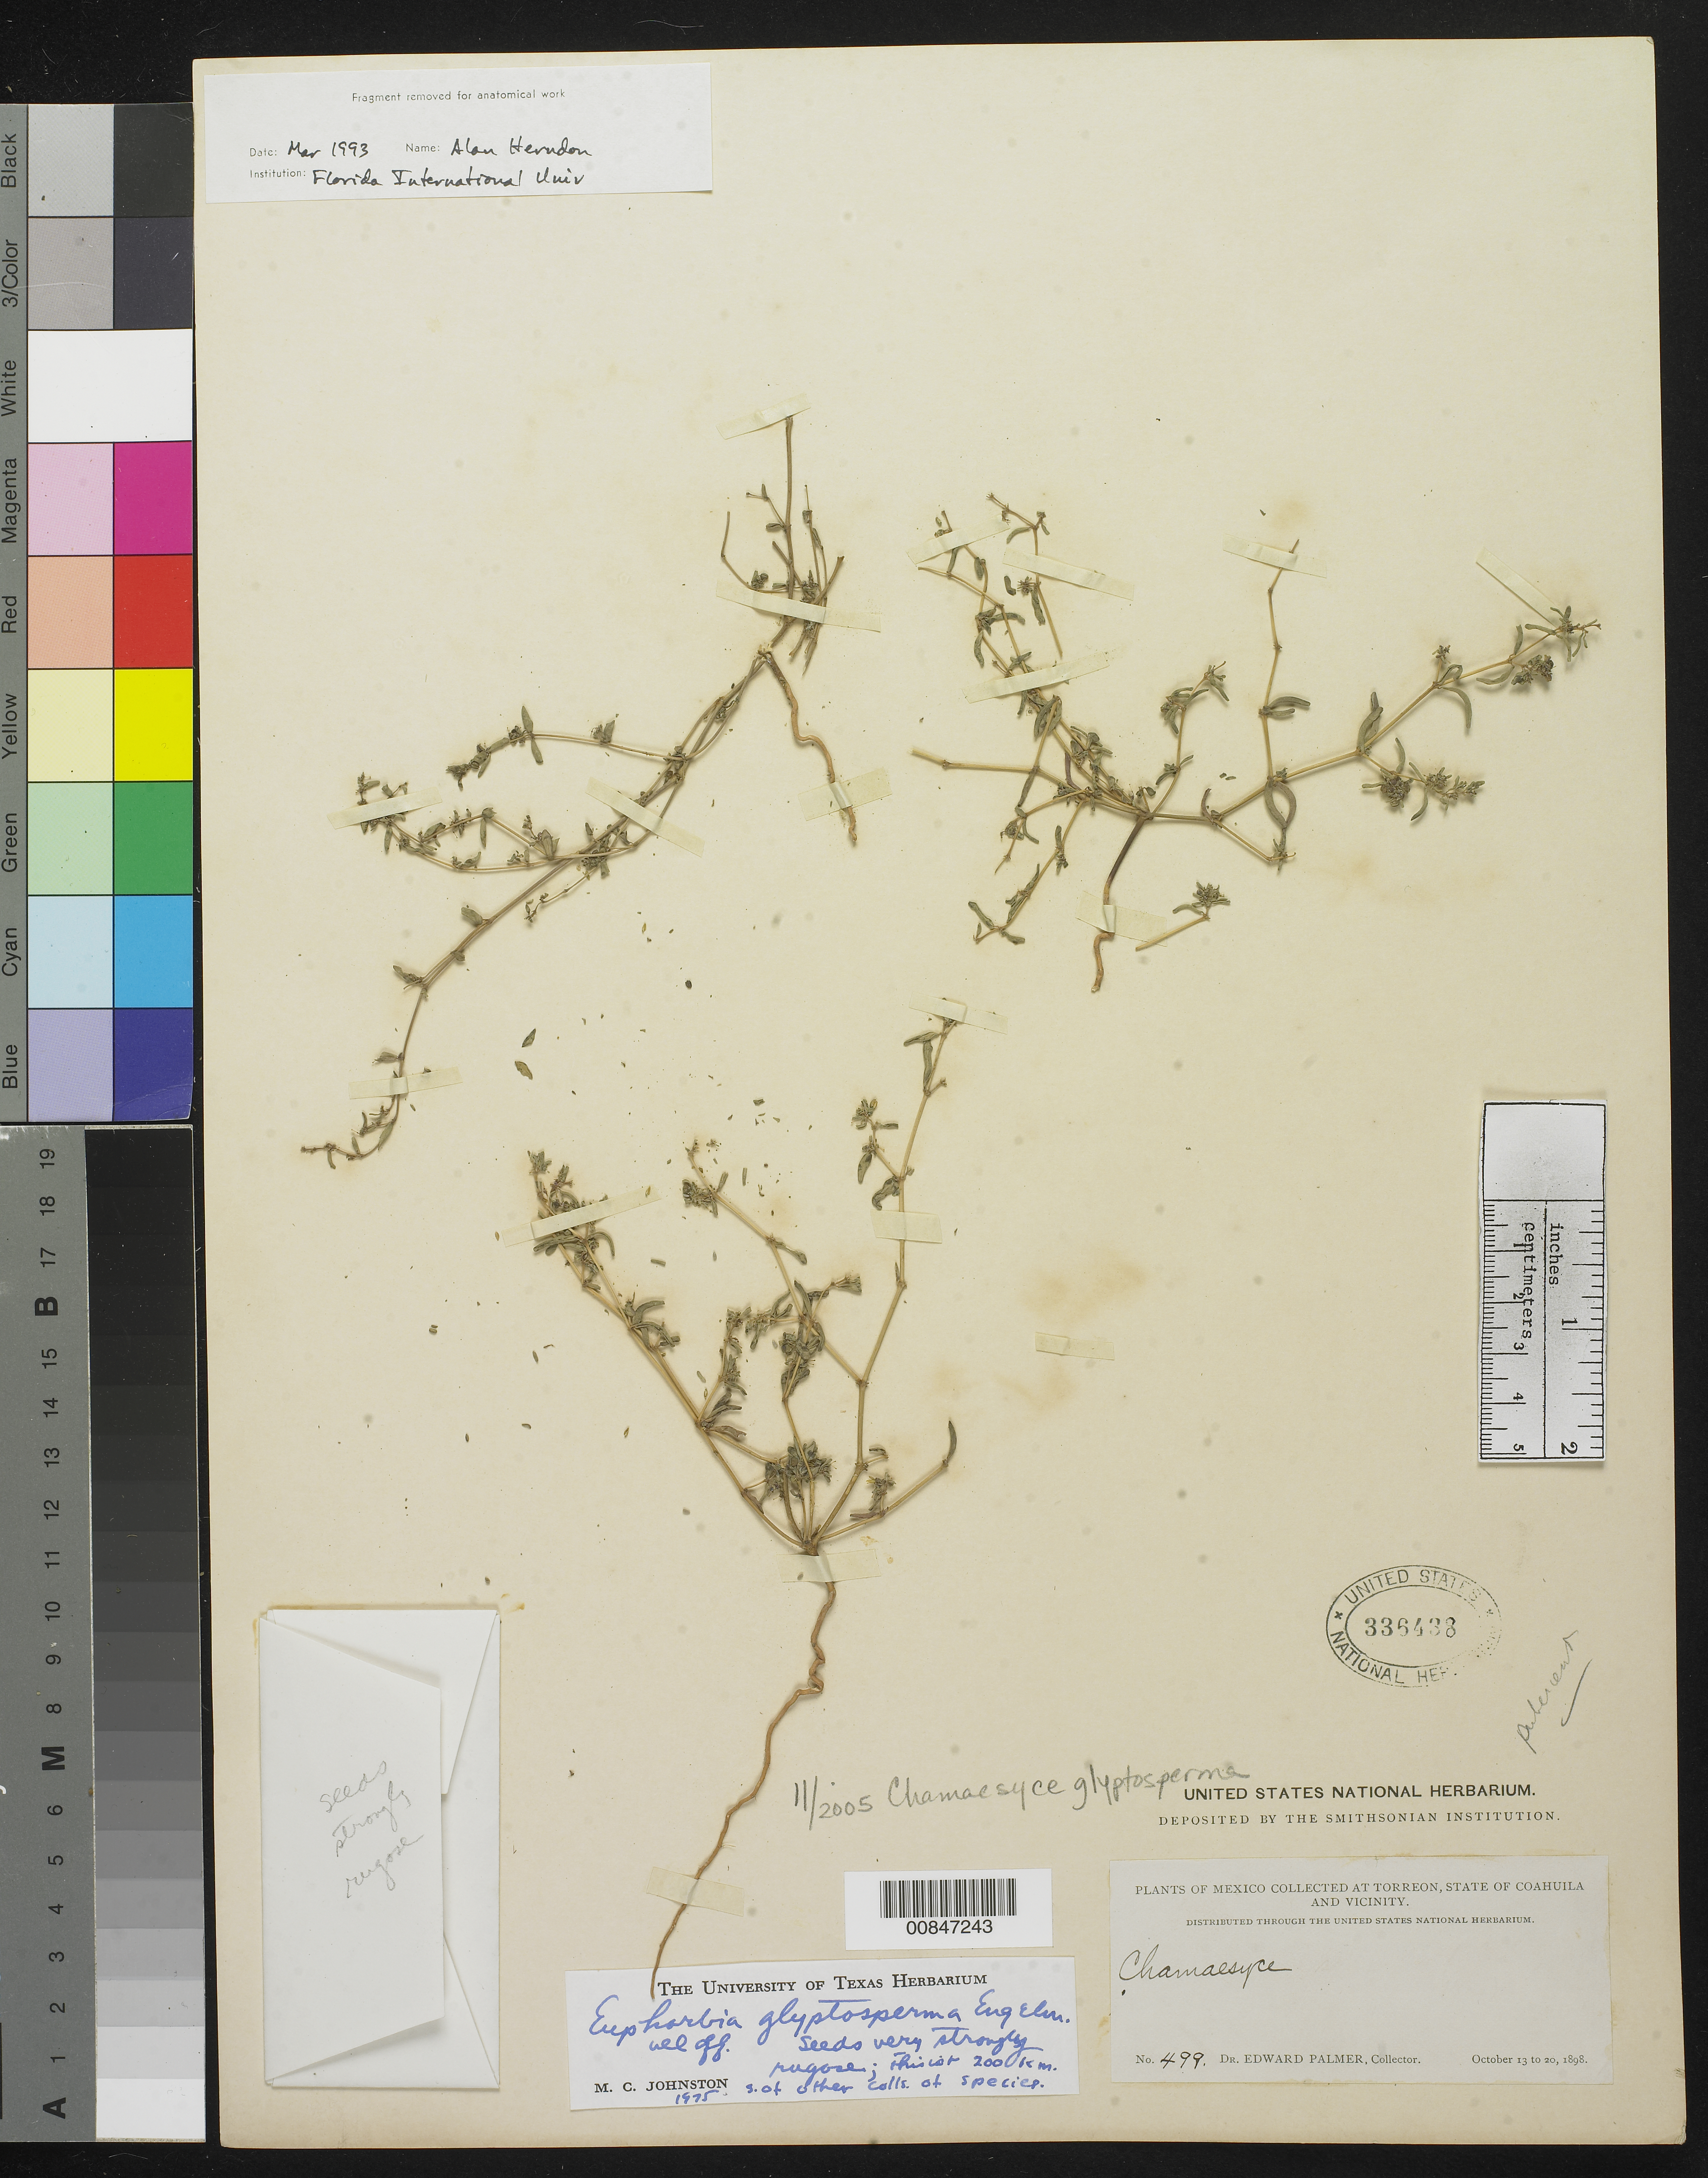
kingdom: Plantae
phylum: Tracheophyta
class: Magnoliopsida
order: Malpighiales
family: Euphorbiaceae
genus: Euphorbia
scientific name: Euphorbia glyptosperma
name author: Engelm.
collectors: E. Palmer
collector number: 499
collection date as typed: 13 Oct 1898 to 20 Oct 1898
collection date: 1898-10-13/1898-10-20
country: Mexico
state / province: Coahuila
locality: Torreon, Coahuila and vicinity.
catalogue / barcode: US 336438